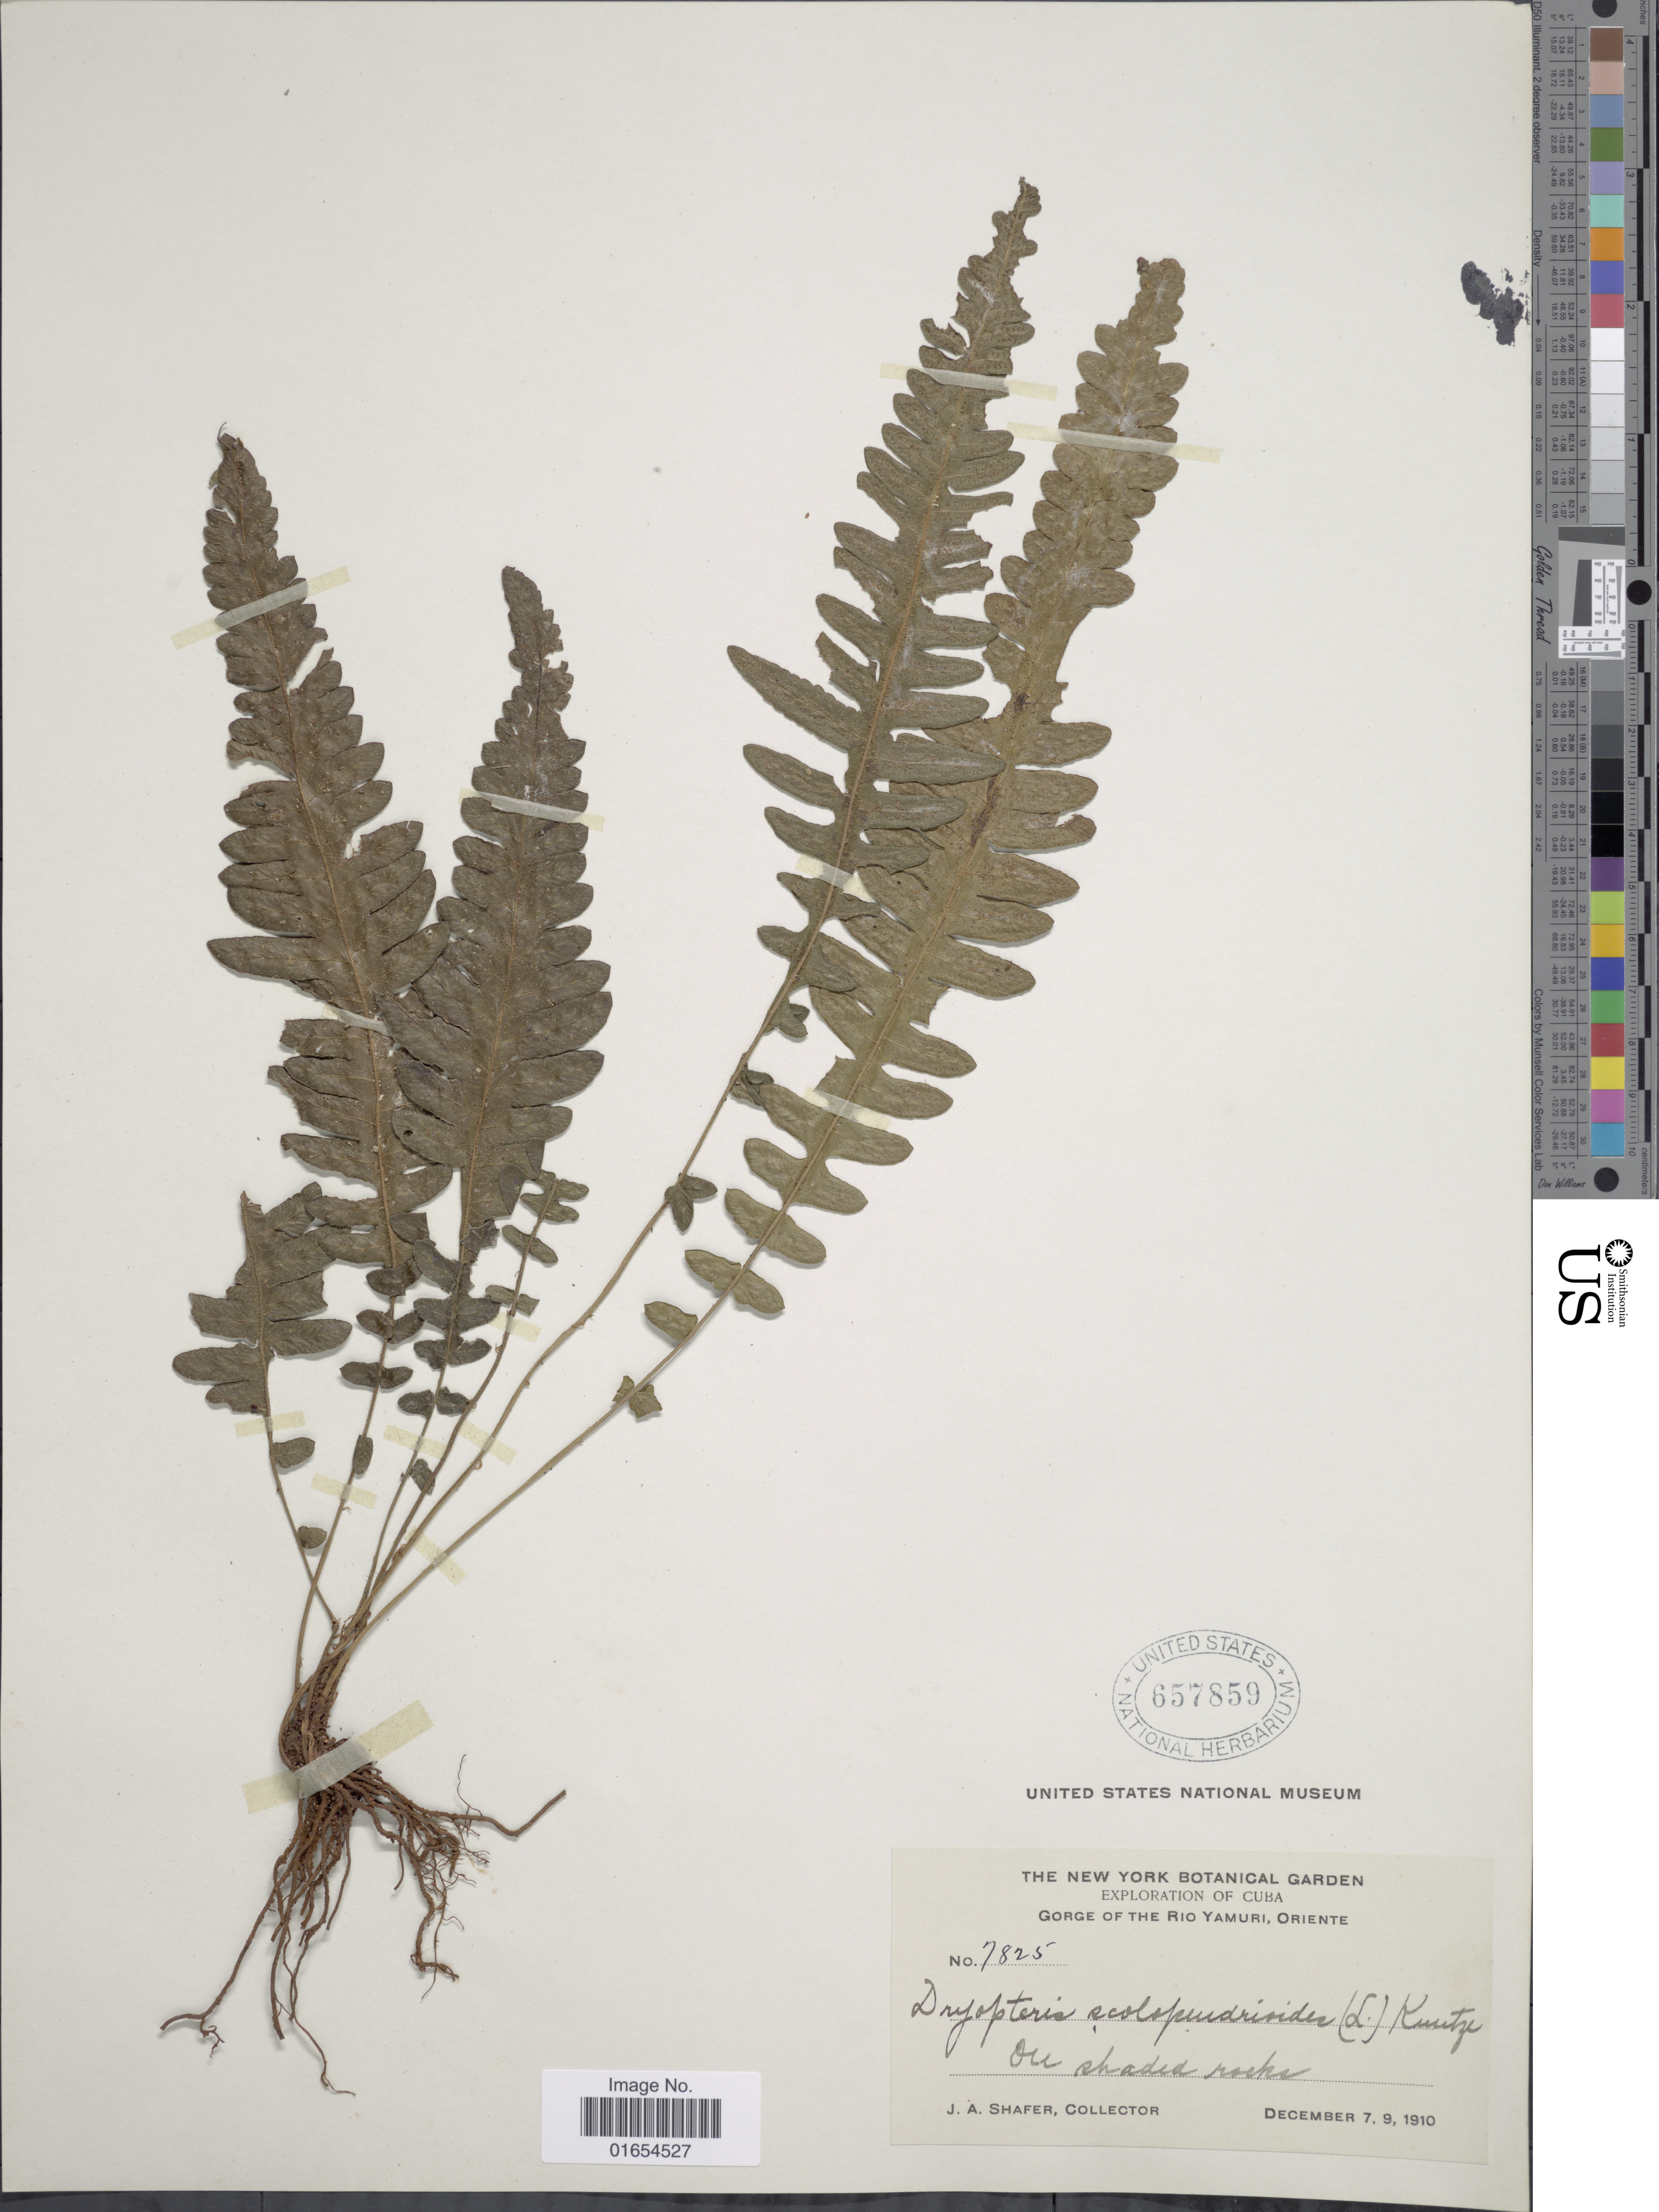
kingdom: Plantae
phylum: Tracheophyta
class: Polypodiopsida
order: Polypodiales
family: Thelypteridaceae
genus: Goniopteris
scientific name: Goniopteris guadelupensis (Wikstr.) comb. nov., ined 2015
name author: (Wikstr.)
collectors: J. A. Shafer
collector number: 7825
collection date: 1910-12-07/1910-12-09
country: Cuba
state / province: Oriente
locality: Gorge of the Rio Yamuri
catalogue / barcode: US 657859